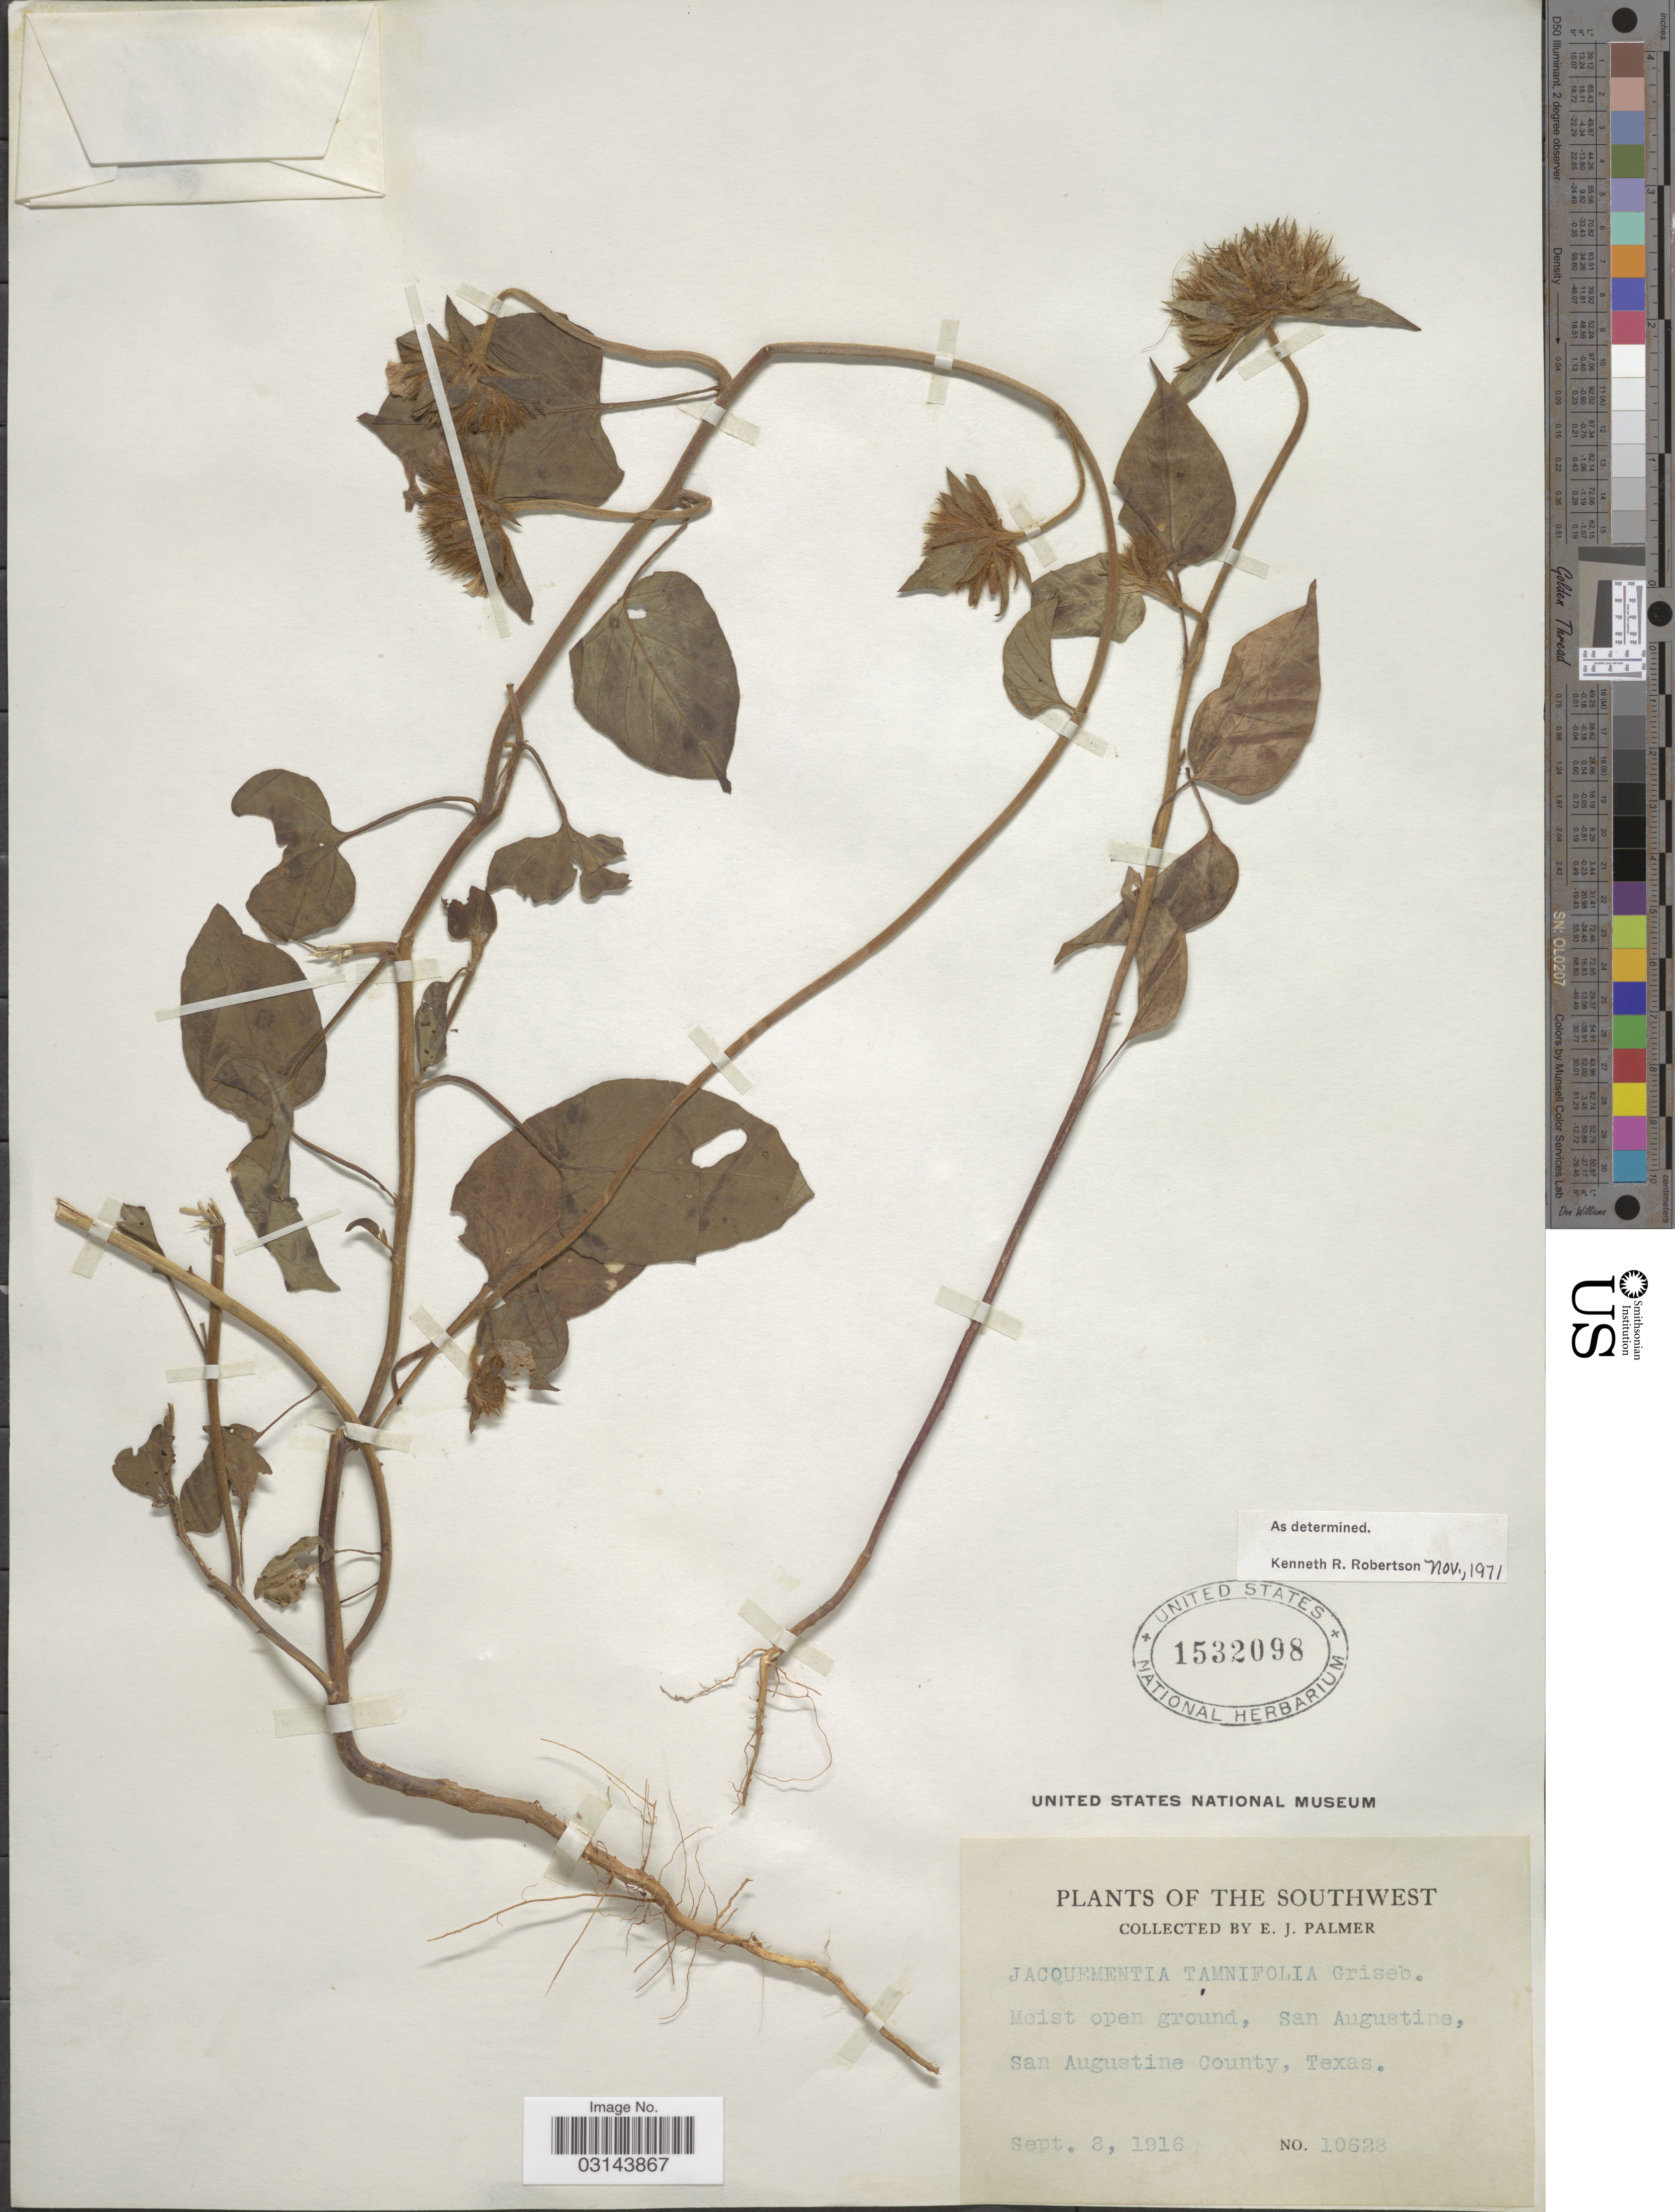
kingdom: Plantae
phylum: Tracheophyta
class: Magnoliopsida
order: Solanales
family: Convolvulaceae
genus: Jacquemontia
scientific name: Jacquemontia tamnifolia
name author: (L.) Griseb.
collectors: E. J. Palmer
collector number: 10628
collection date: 1916-09-08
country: United States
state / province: Texas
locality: The Southwest. San Augustine, San Augustine County.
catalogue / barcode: US 1532098